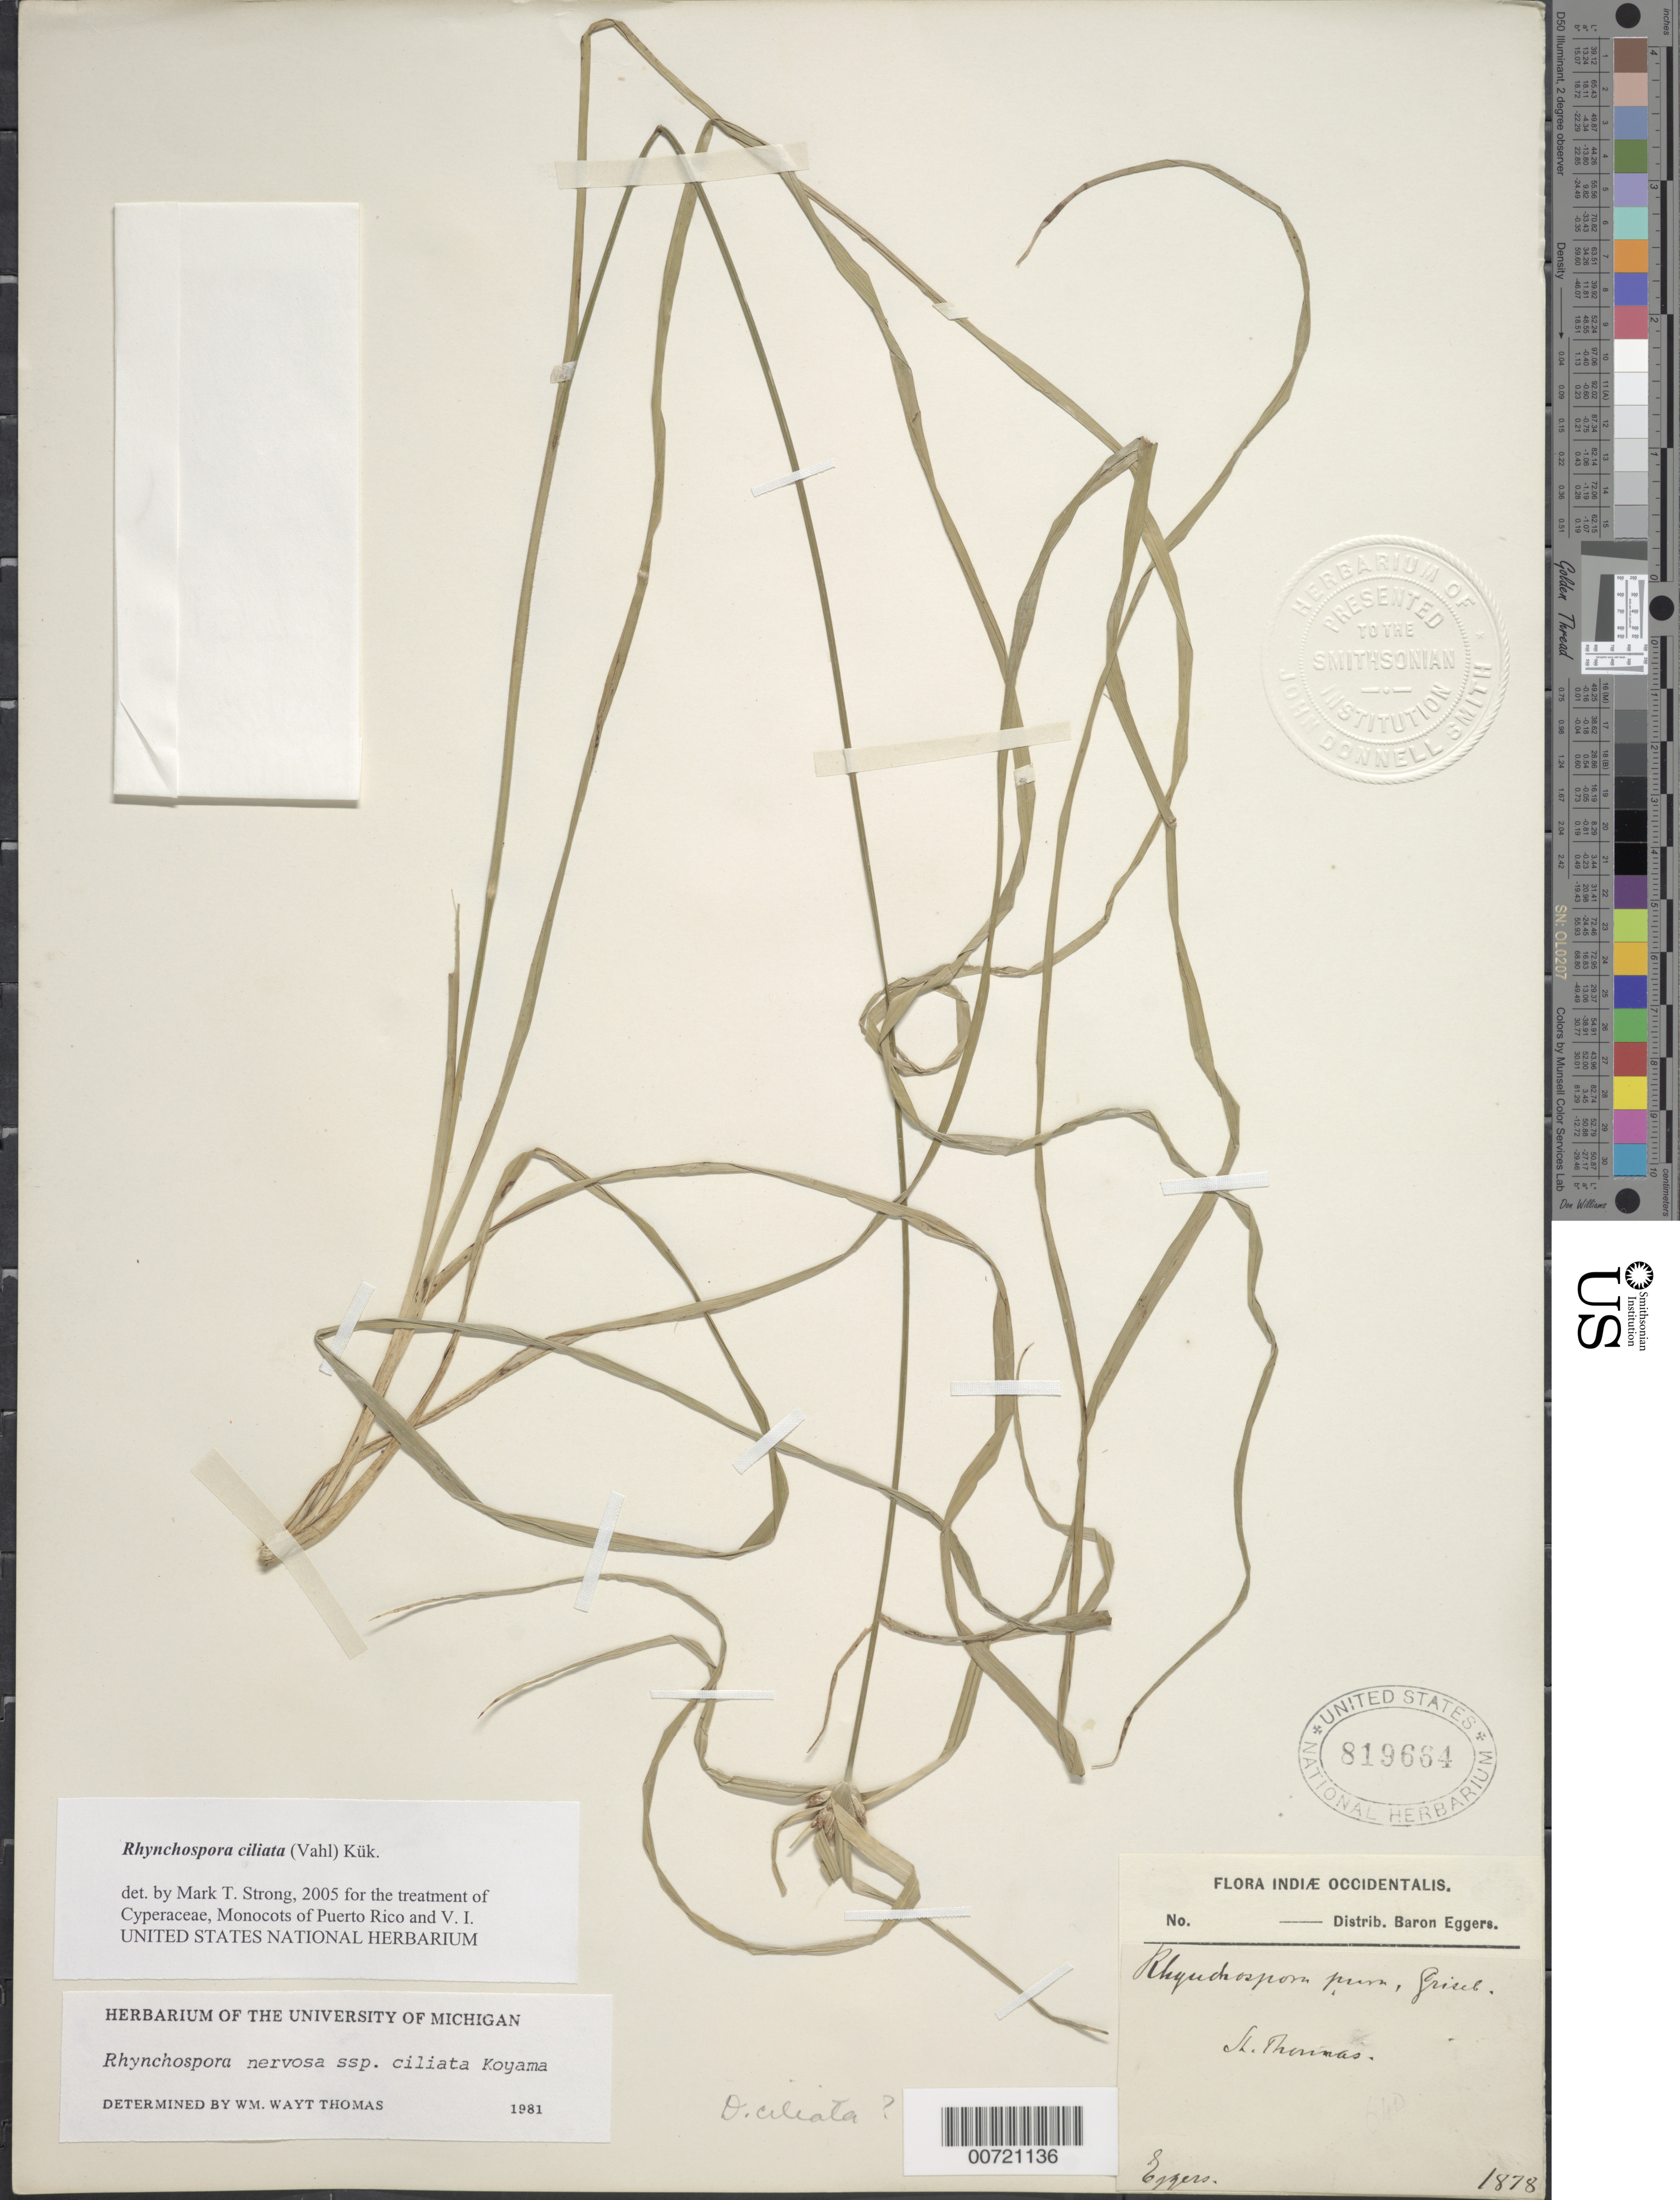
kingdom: Plantae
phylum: Tracheophyta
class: Liliopsida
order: Poales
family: Cyperaceae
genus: Rhynchospora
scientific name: Rhynchospora ciliata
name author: (G. Mey.) Kük.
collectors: H. F. A. von Eggers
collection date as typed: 1878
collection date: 1878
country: U.S. Virgin Islands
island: St. Thomas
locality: St. Thomas.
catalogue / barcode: US 819664